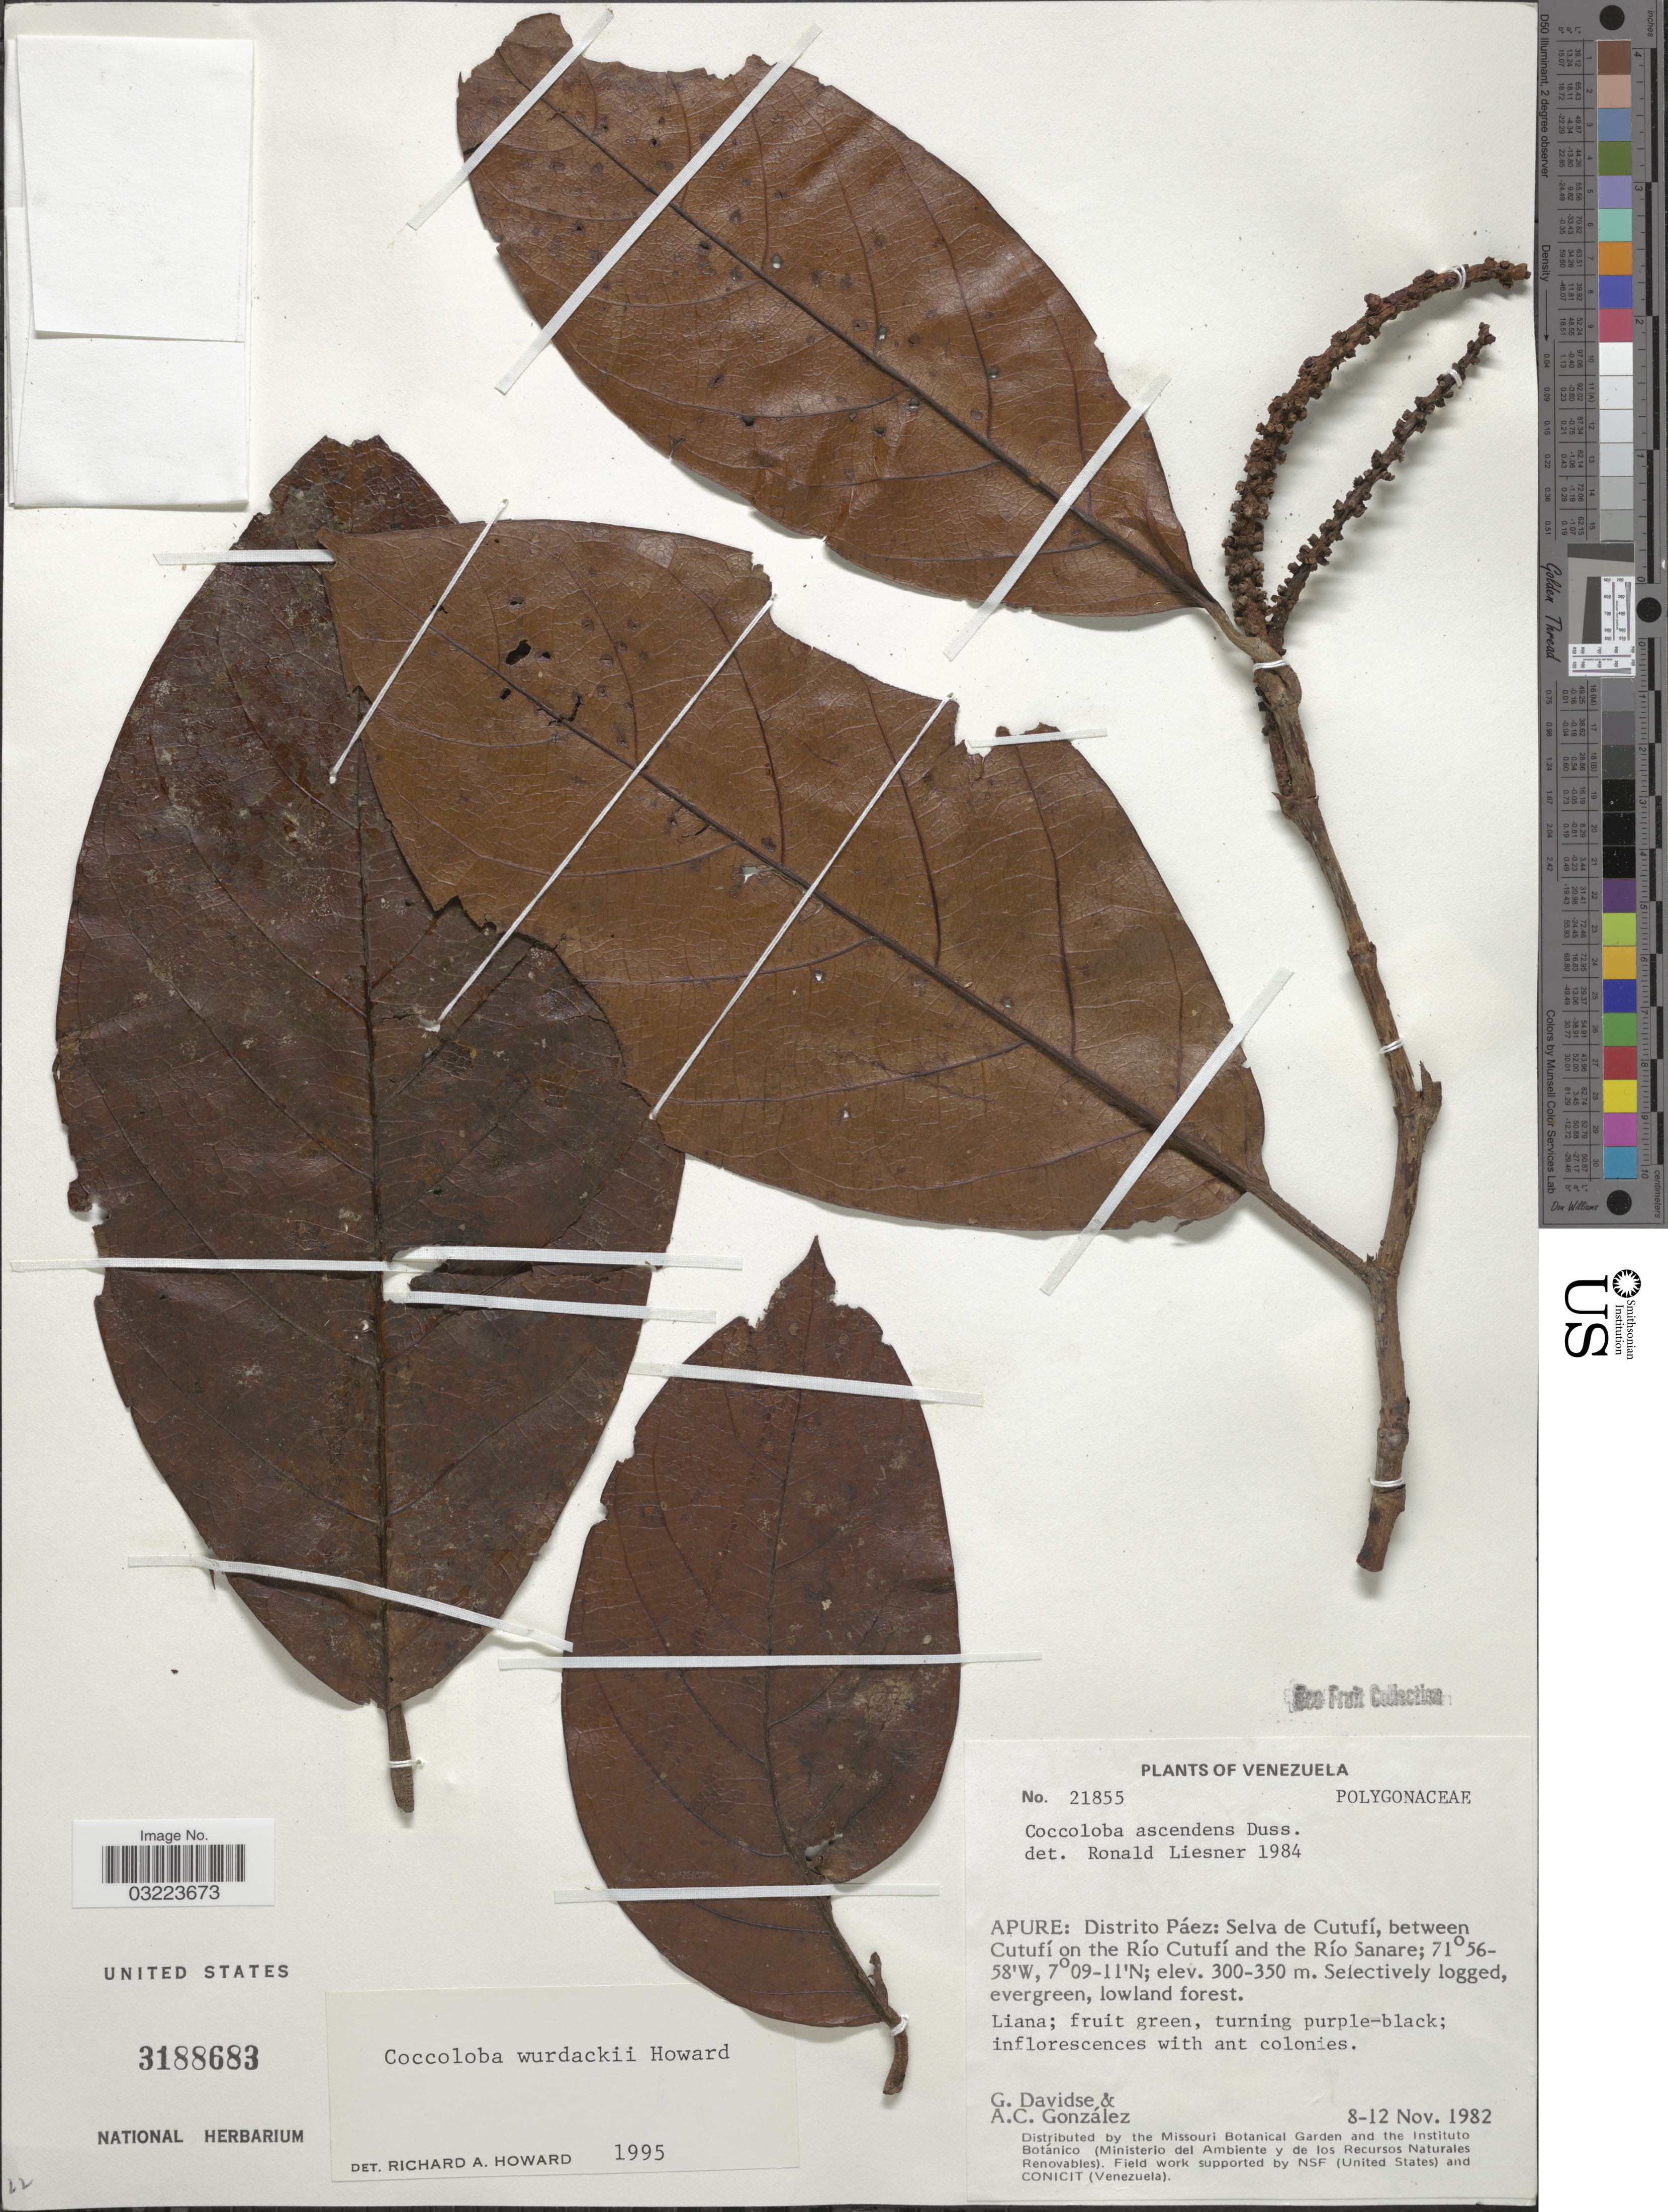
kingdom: Plantae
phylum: Tracheophyta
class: Magnoliopsida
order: Caryophyllales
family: Polygonaceae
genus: Coccoloba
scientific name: Coccoloba wurdackii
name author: R.A. Howard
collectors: G. Davidse & A. C. González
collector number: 21855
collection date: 1982-11-08/1982-11-12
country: Venezuela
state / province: Apure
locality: Distrito Páez: Selva de Cutufí, between Cutufí on the Río Cutufí and the Río Sanare.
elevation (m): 300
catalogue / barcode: US 3188683